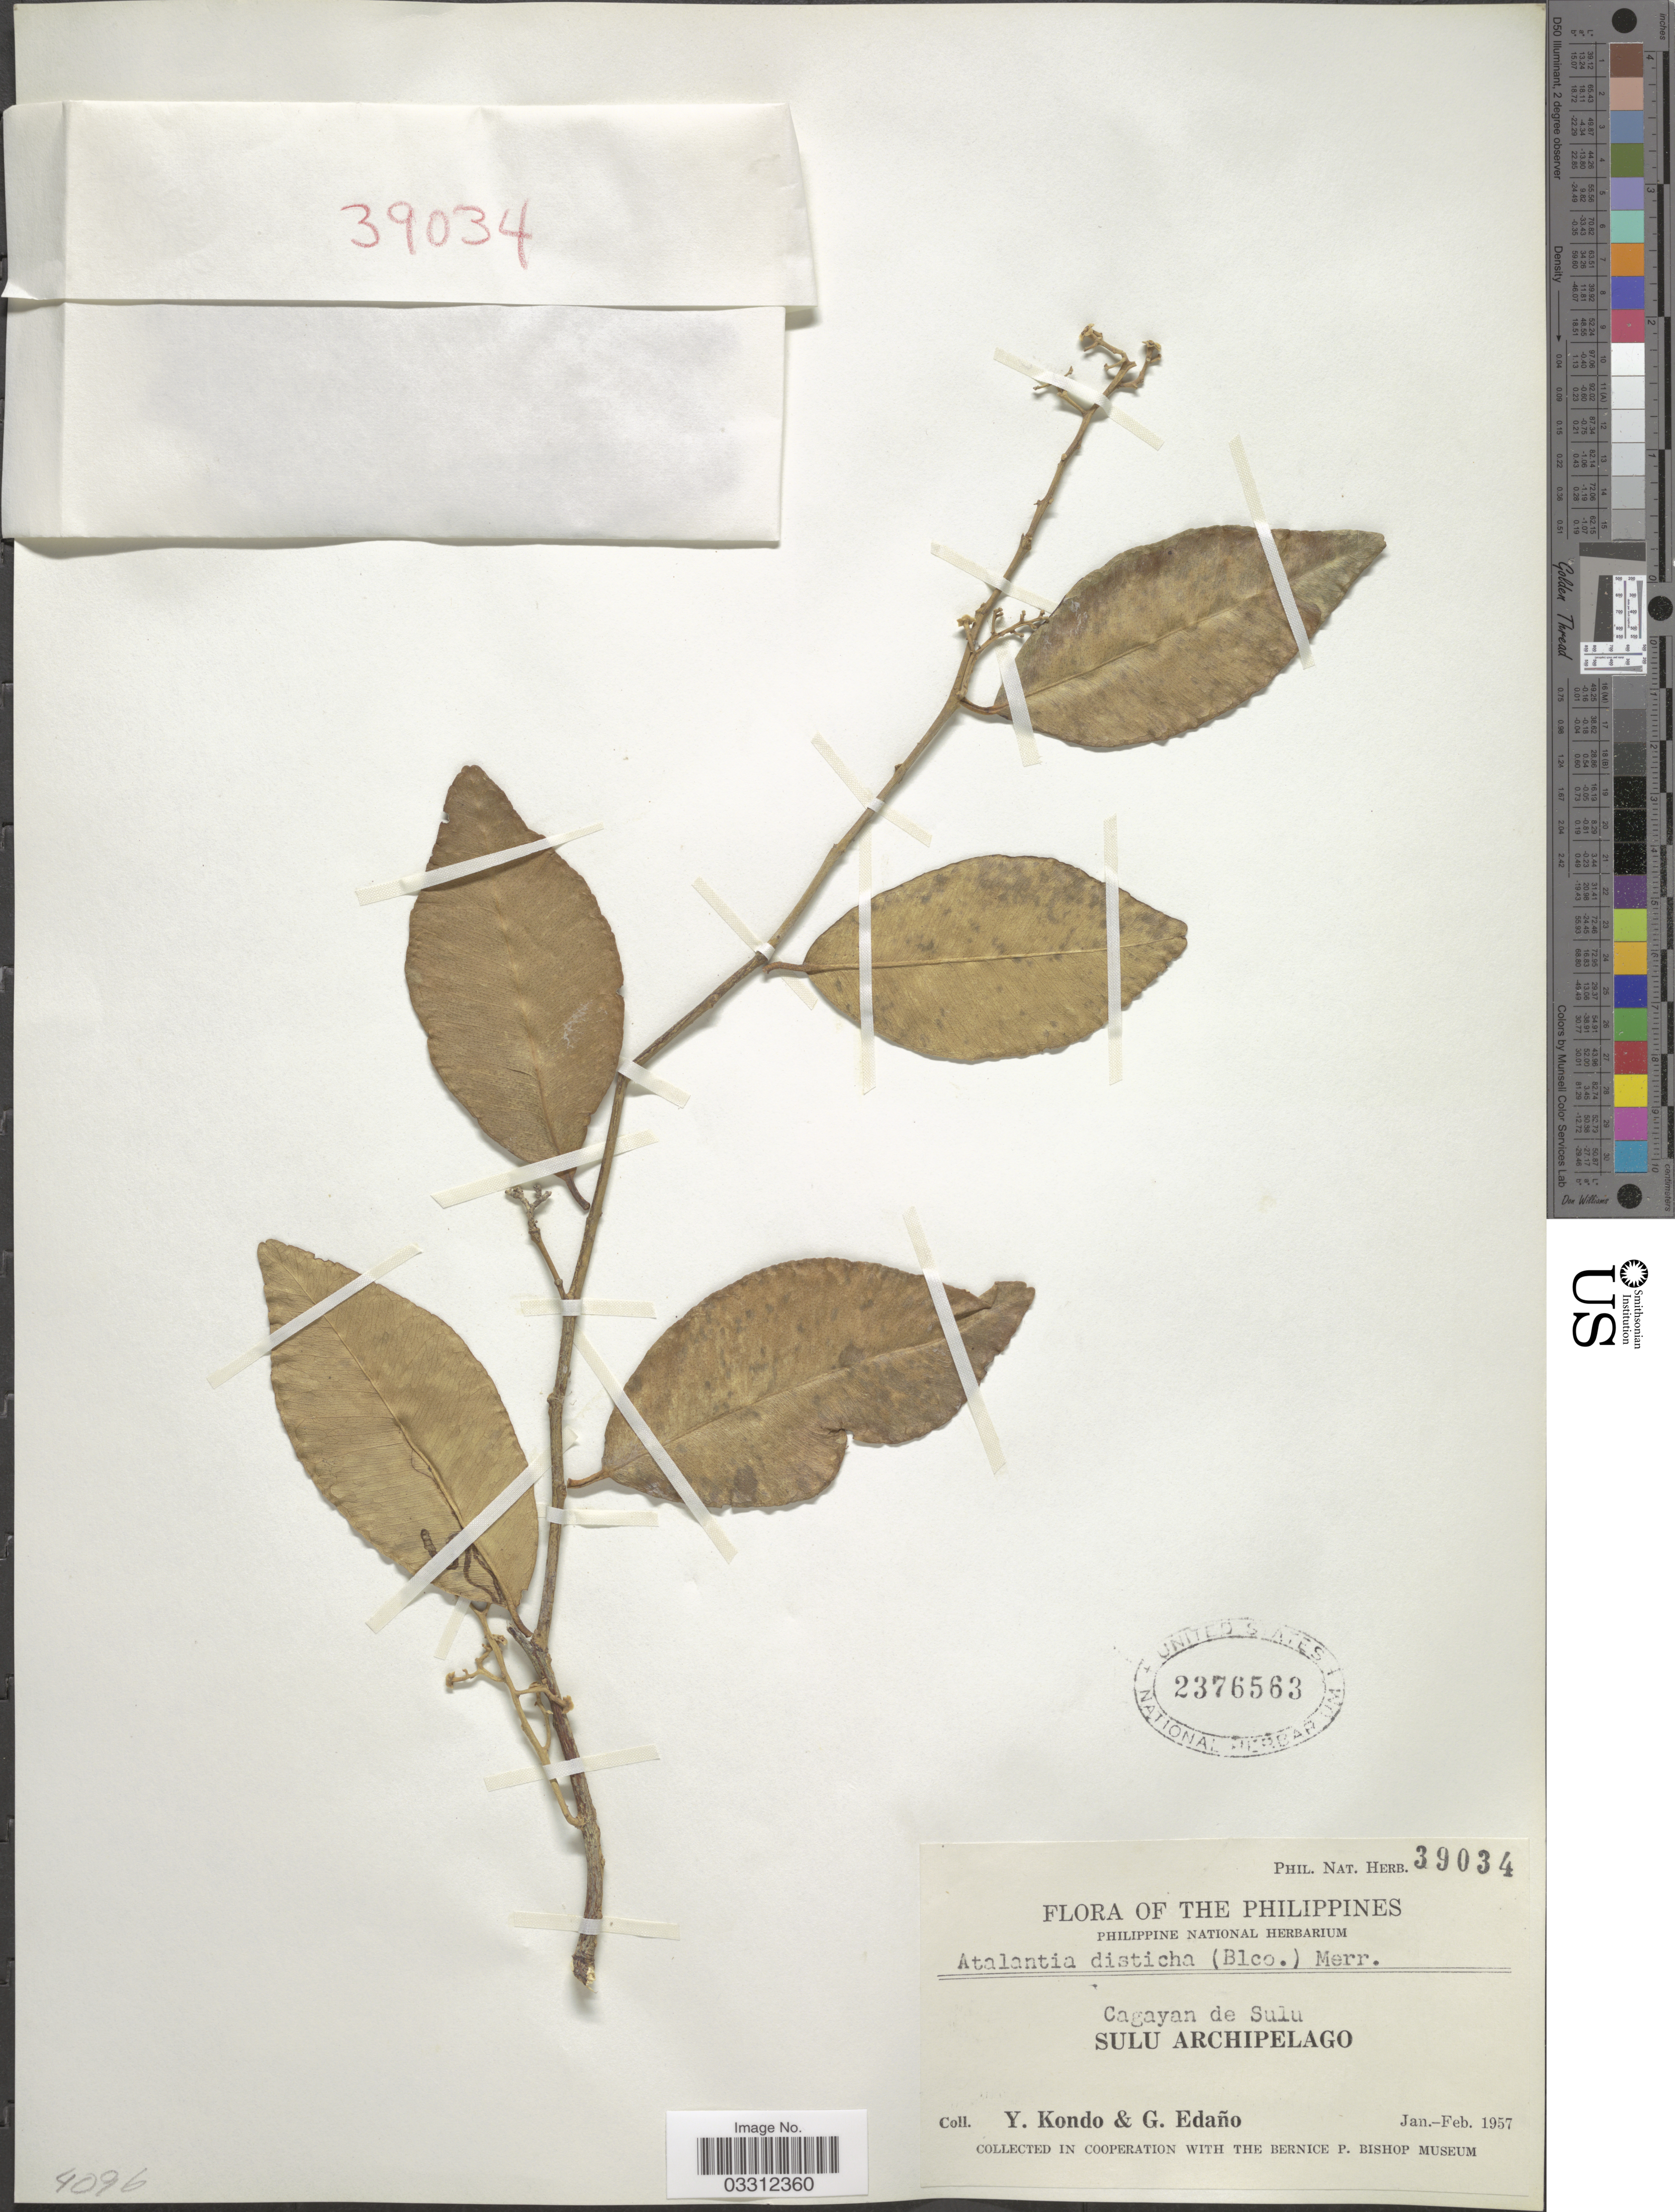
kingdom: Plantae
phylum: Tracheophyta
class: Magnoliopsida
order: Sapindales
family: Rutaceae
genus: Atalantia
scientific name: Atalantia racemosa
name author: Wight ex Hook.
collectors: Y. Kondo & G. Edaño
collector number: Phil. Nat. Herb. 39034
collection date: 1957-01/1957-02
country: Philippines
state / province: Muslim Mindanao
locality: Cagayan de Sulu. Sulu Archipelago.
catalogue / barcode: US 2376563